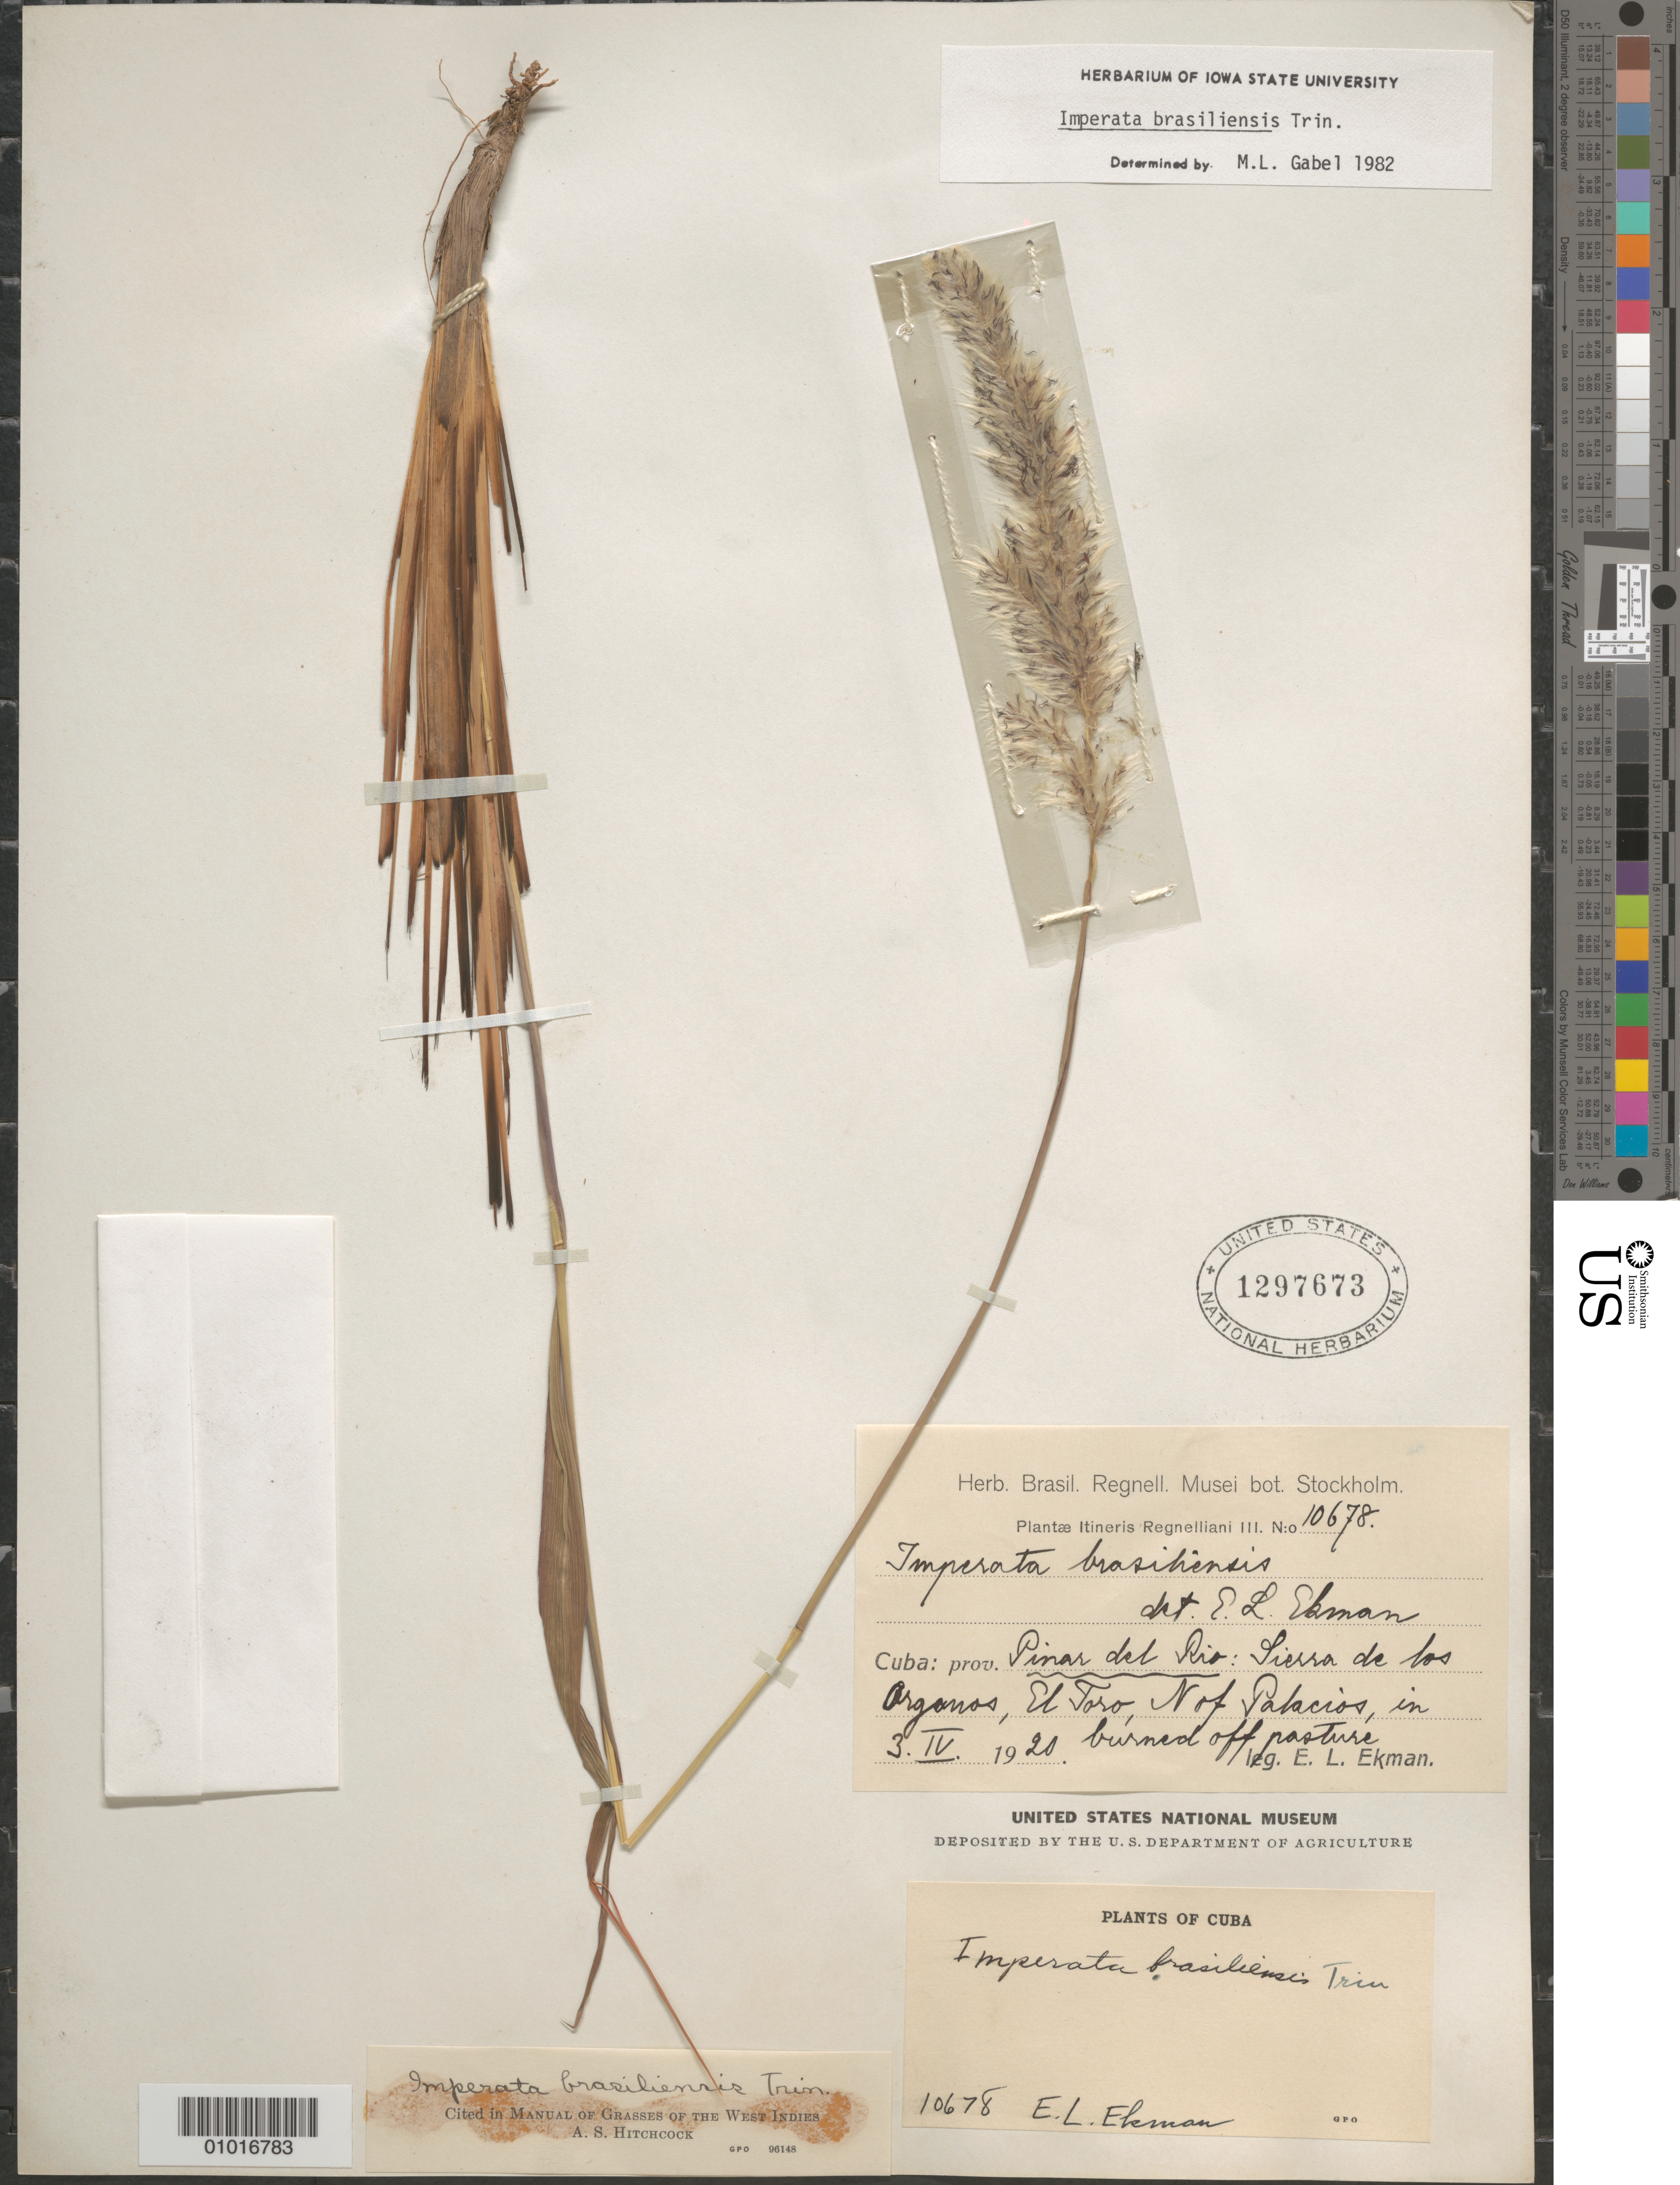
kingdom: Plantae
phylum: Tracheophyta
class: Liliopsida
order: Poales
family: Poaceae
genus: Imperata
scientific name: Imperata brasiliensis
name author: Trin.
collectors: E. L. Ekman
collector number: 10678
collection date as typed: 03 Apr 1920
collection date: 1920-04-03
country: Cuba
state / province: Pinar del Rio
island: Cuba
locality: Pinar del Rio: Sierra de los Arganos, El Toro, North of Palacios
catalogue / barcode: US 1297673